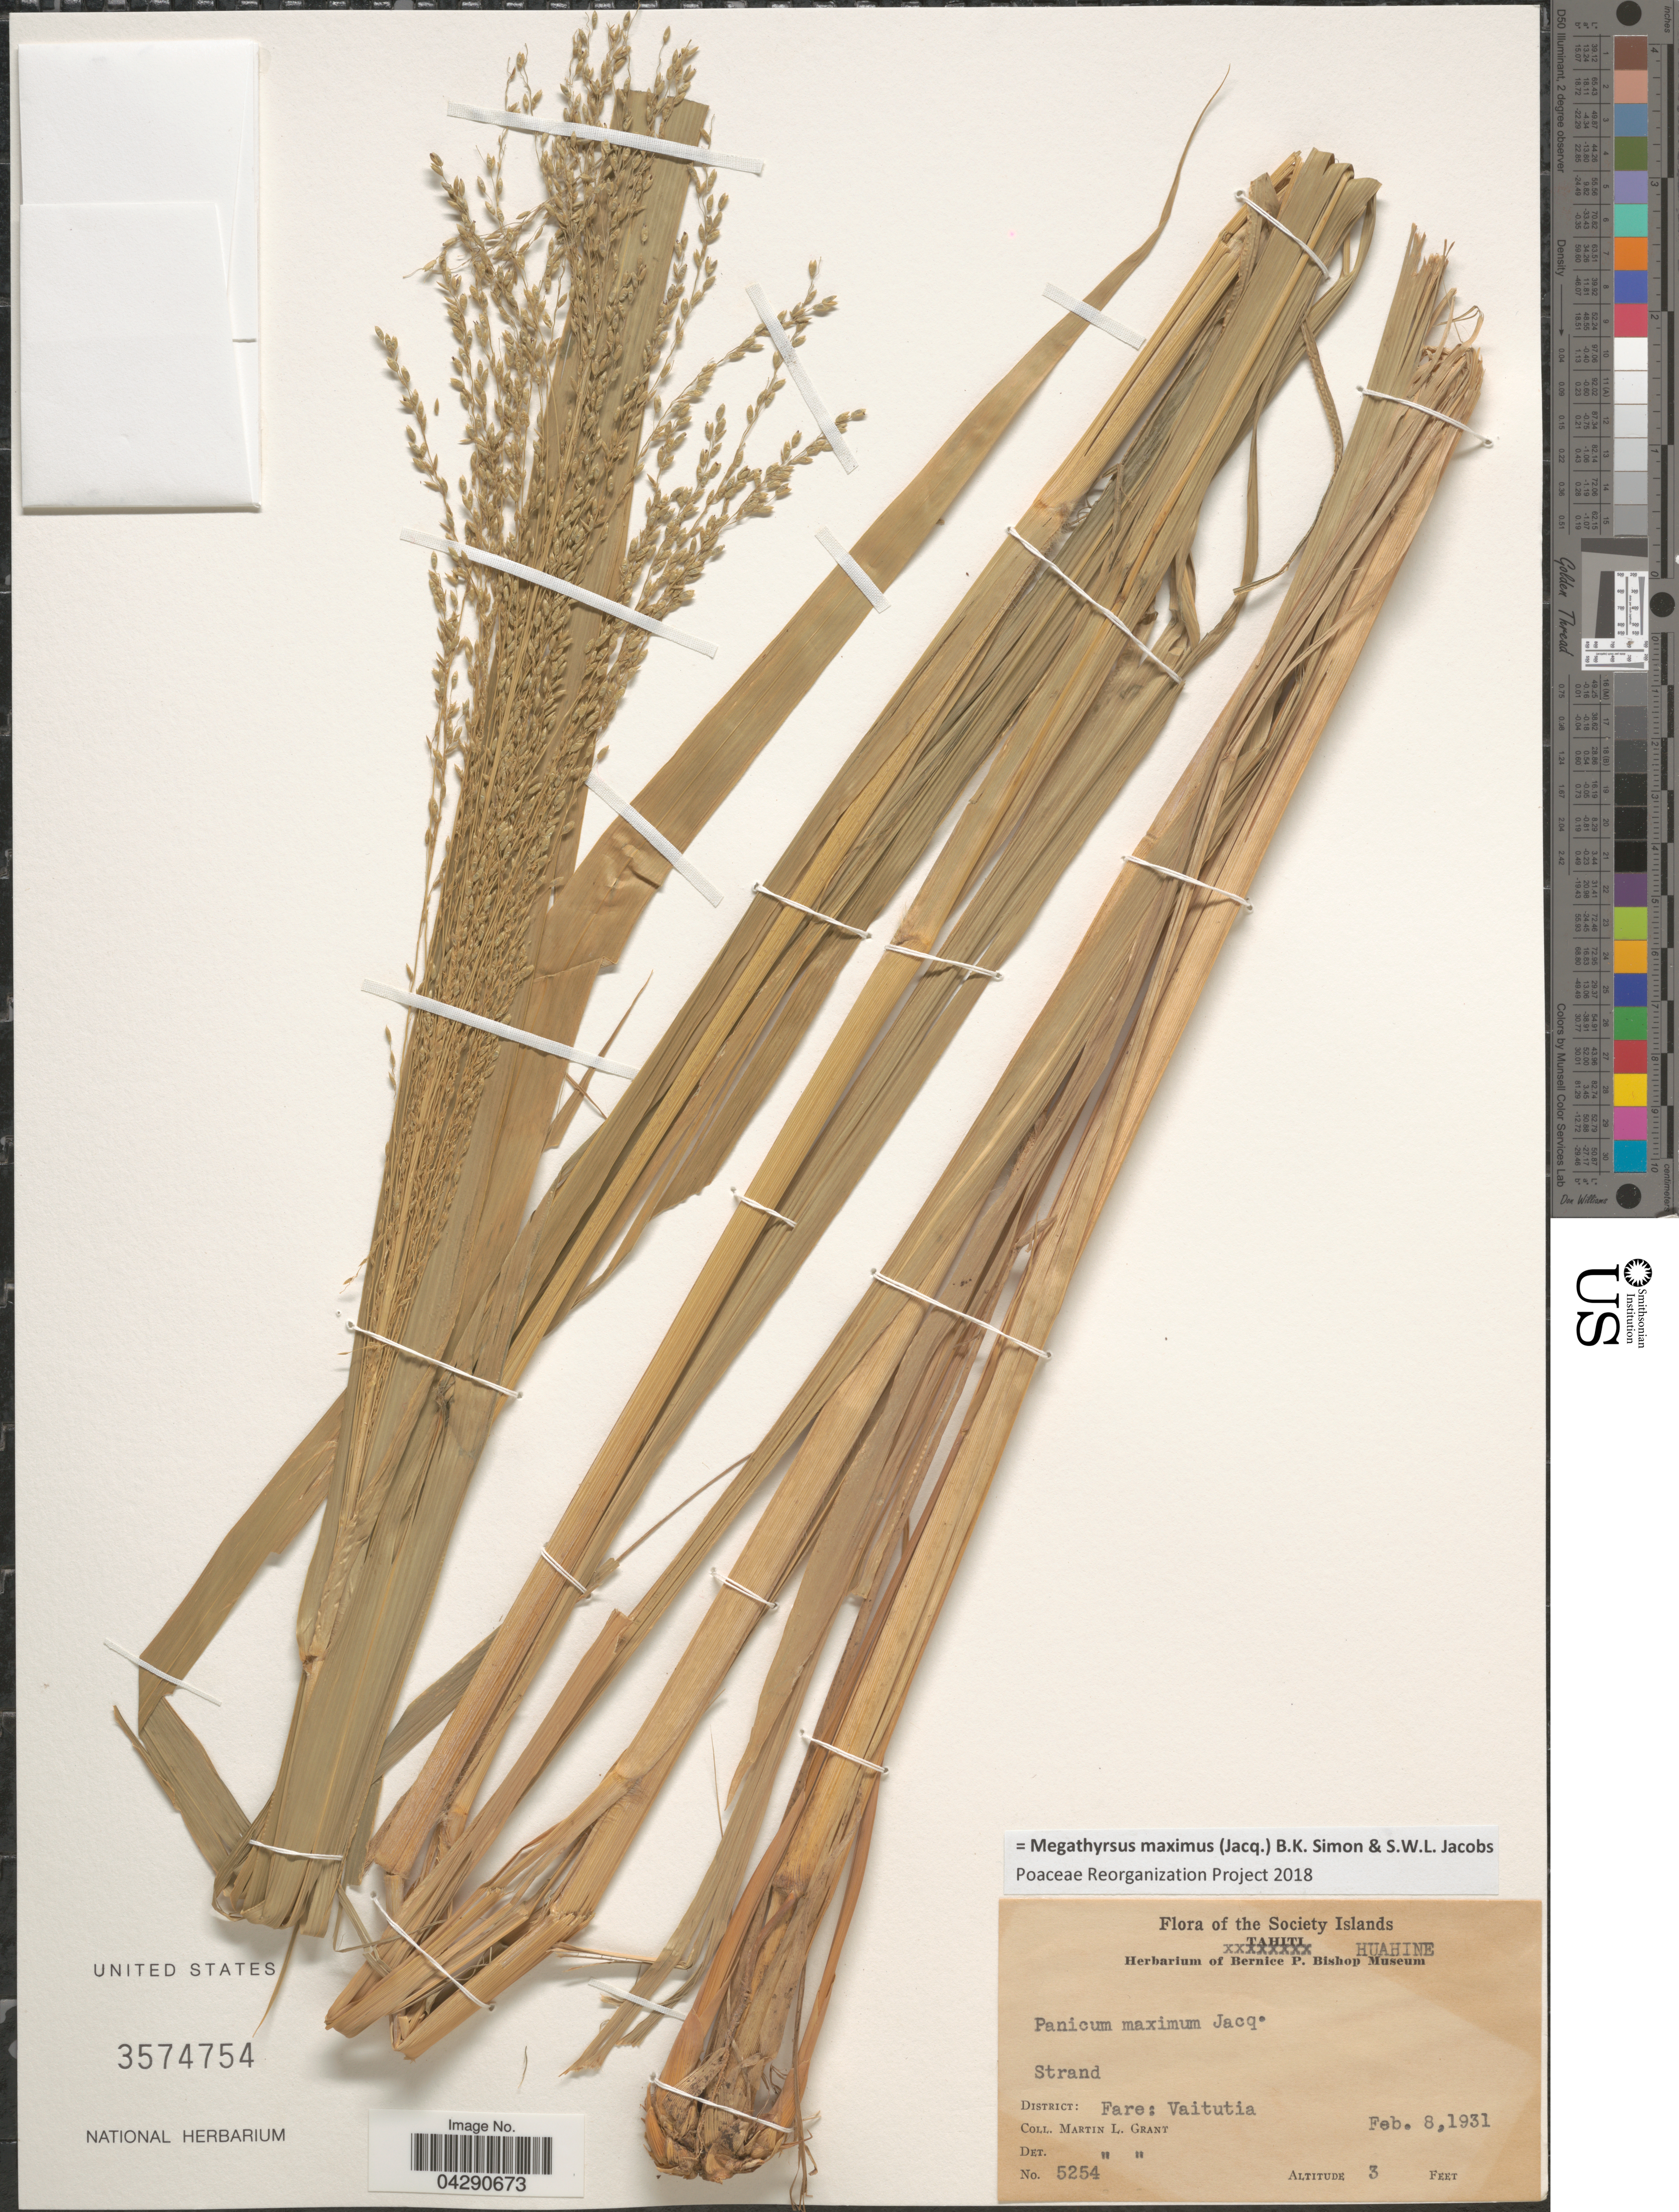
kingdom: Plantae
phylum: Tracheophyta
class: Liliopsida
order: Poales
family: Poaceae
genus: Megathyrsus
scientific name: Megathyrsus maximus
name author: (Jacq.) B.K. Simon & S.W.L. Jacobs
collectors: M. L. Grant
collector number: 5254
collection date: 1931-02-08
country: French Polynesia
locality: Society Islands. Huahine. District: Fare: Vaitutia.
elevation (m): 1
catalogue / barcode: US 3574754